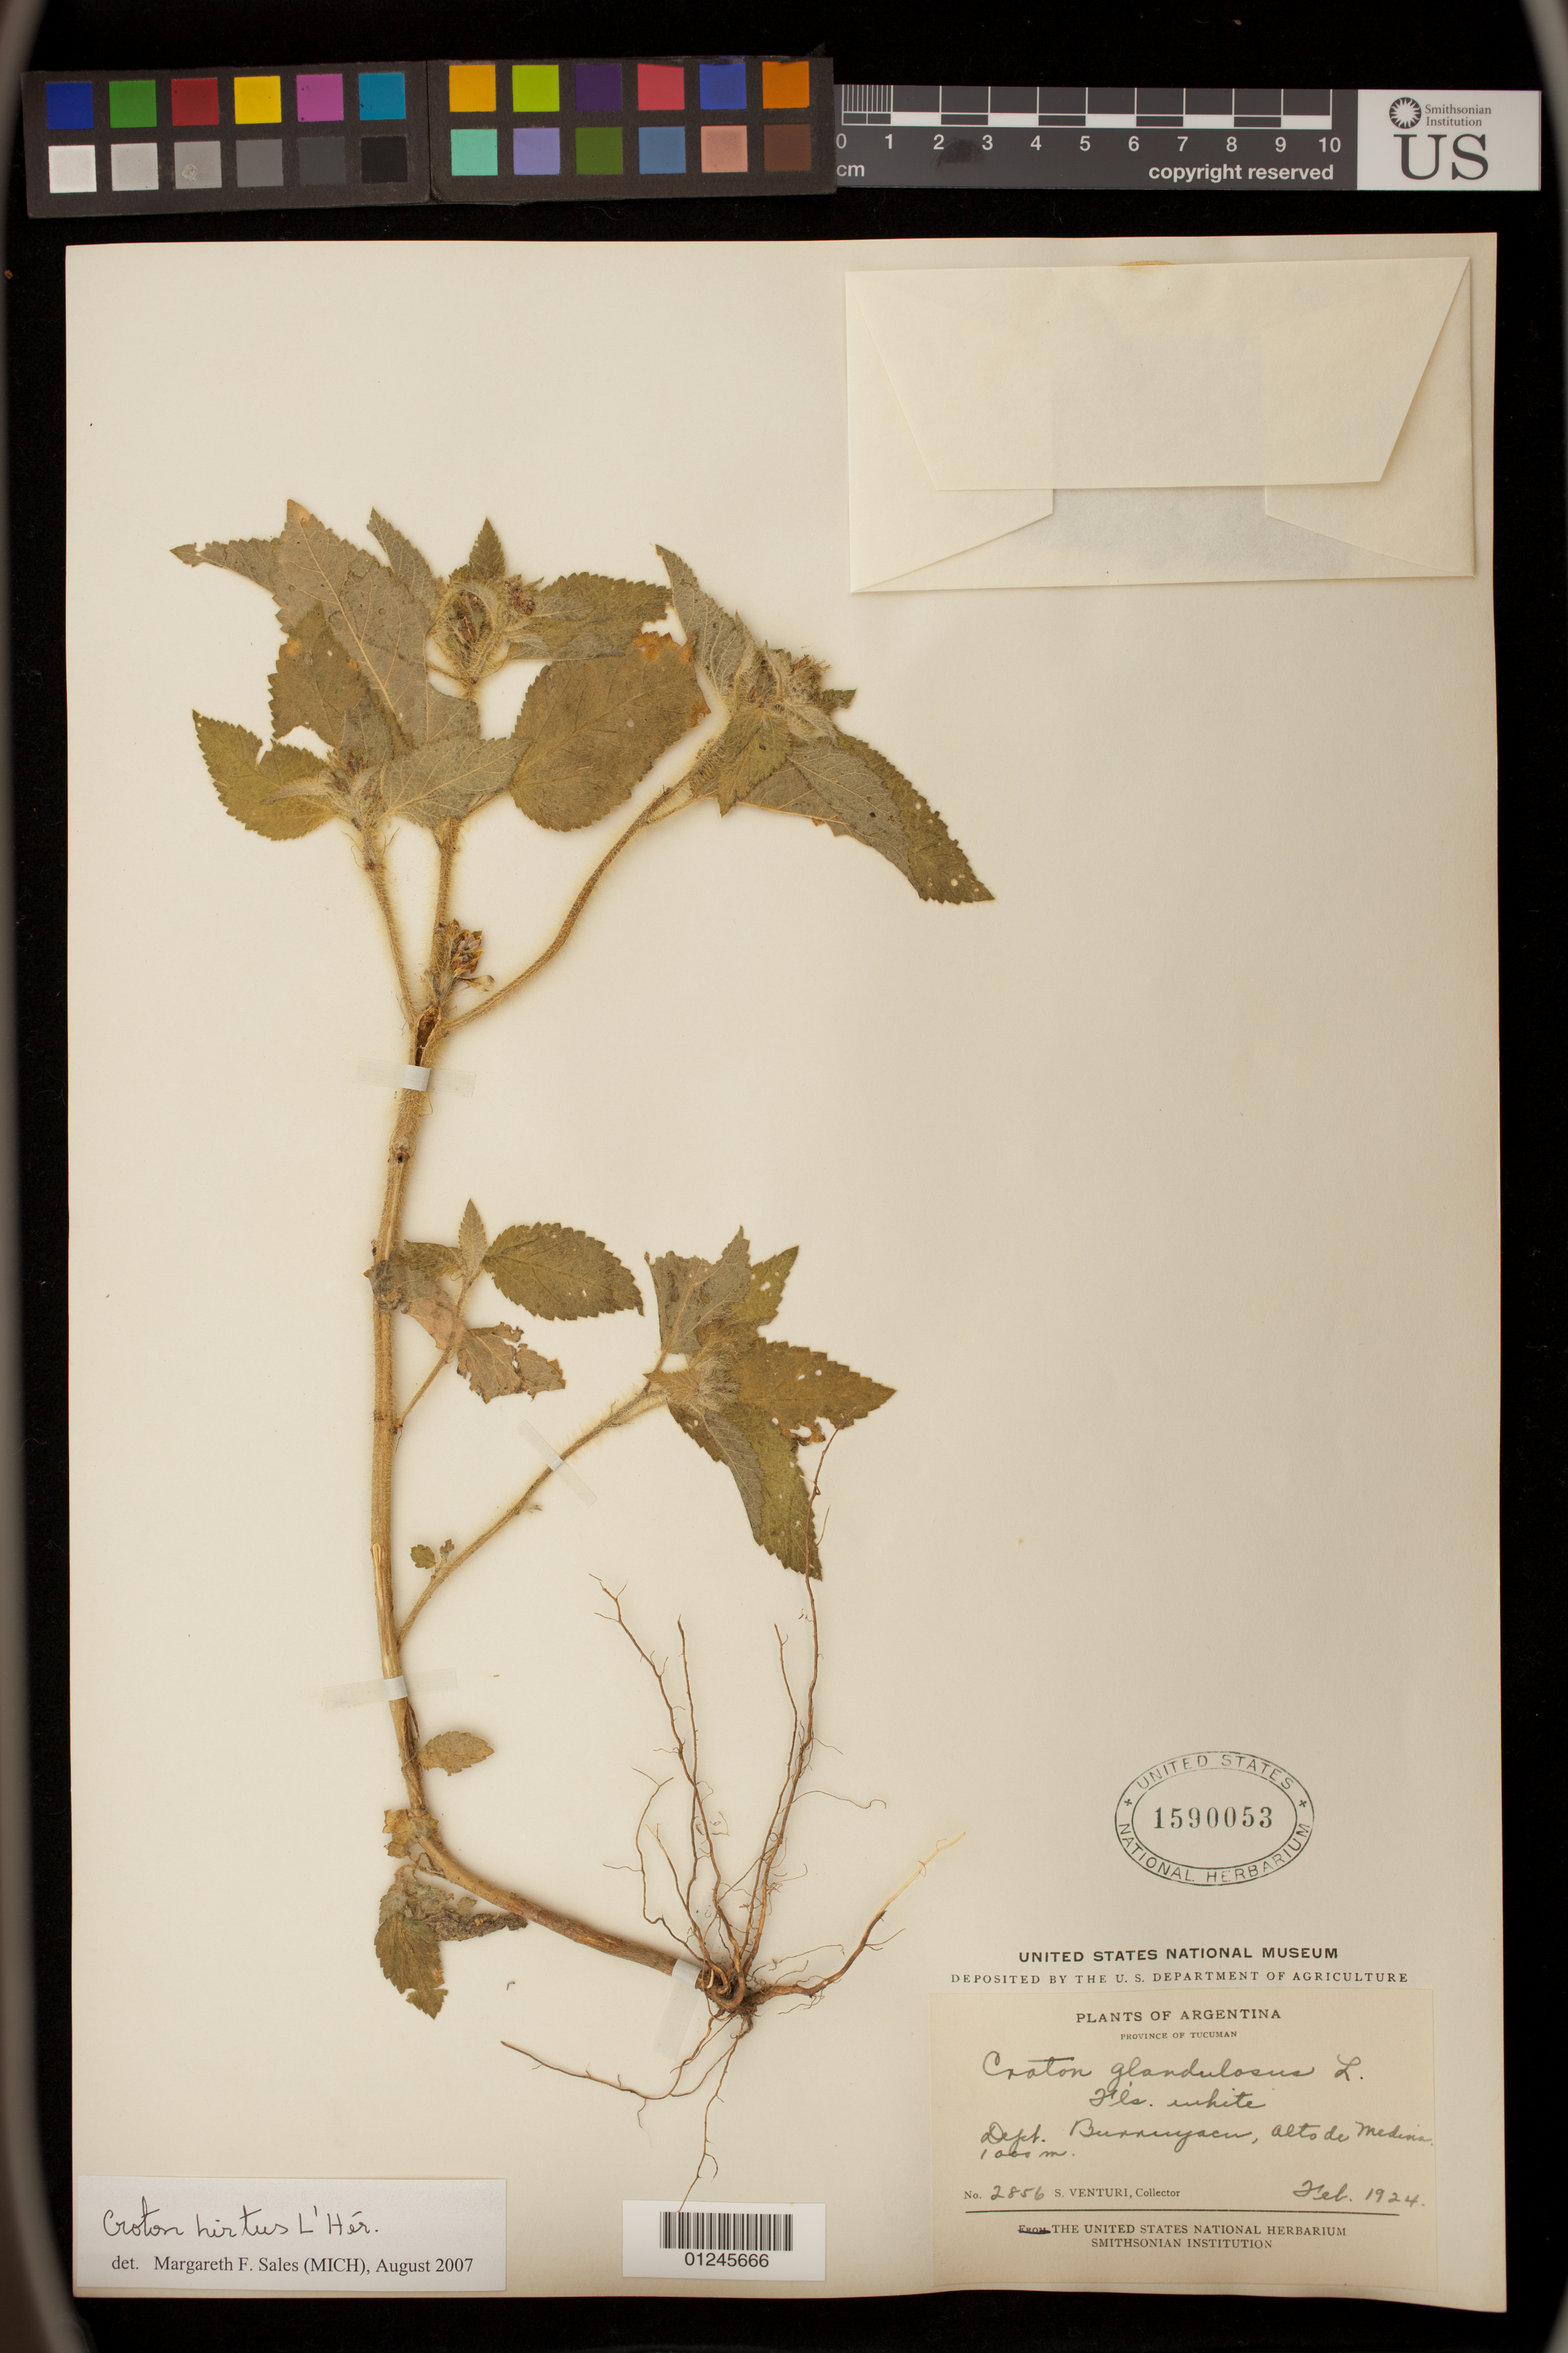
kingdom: Plantae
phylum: Tracheophyta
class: Magnoliopsida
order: Malpighiales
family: Euphorbiaceae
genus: Croton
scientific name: Croton hirtus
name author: L'Hér.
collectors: S. Venturi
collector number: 2856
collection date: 1924-02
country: Argentina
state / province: Tucuman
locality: Dept. Bunnuyacu, Alto de Medina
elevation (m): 1000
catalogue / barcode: US 1590053